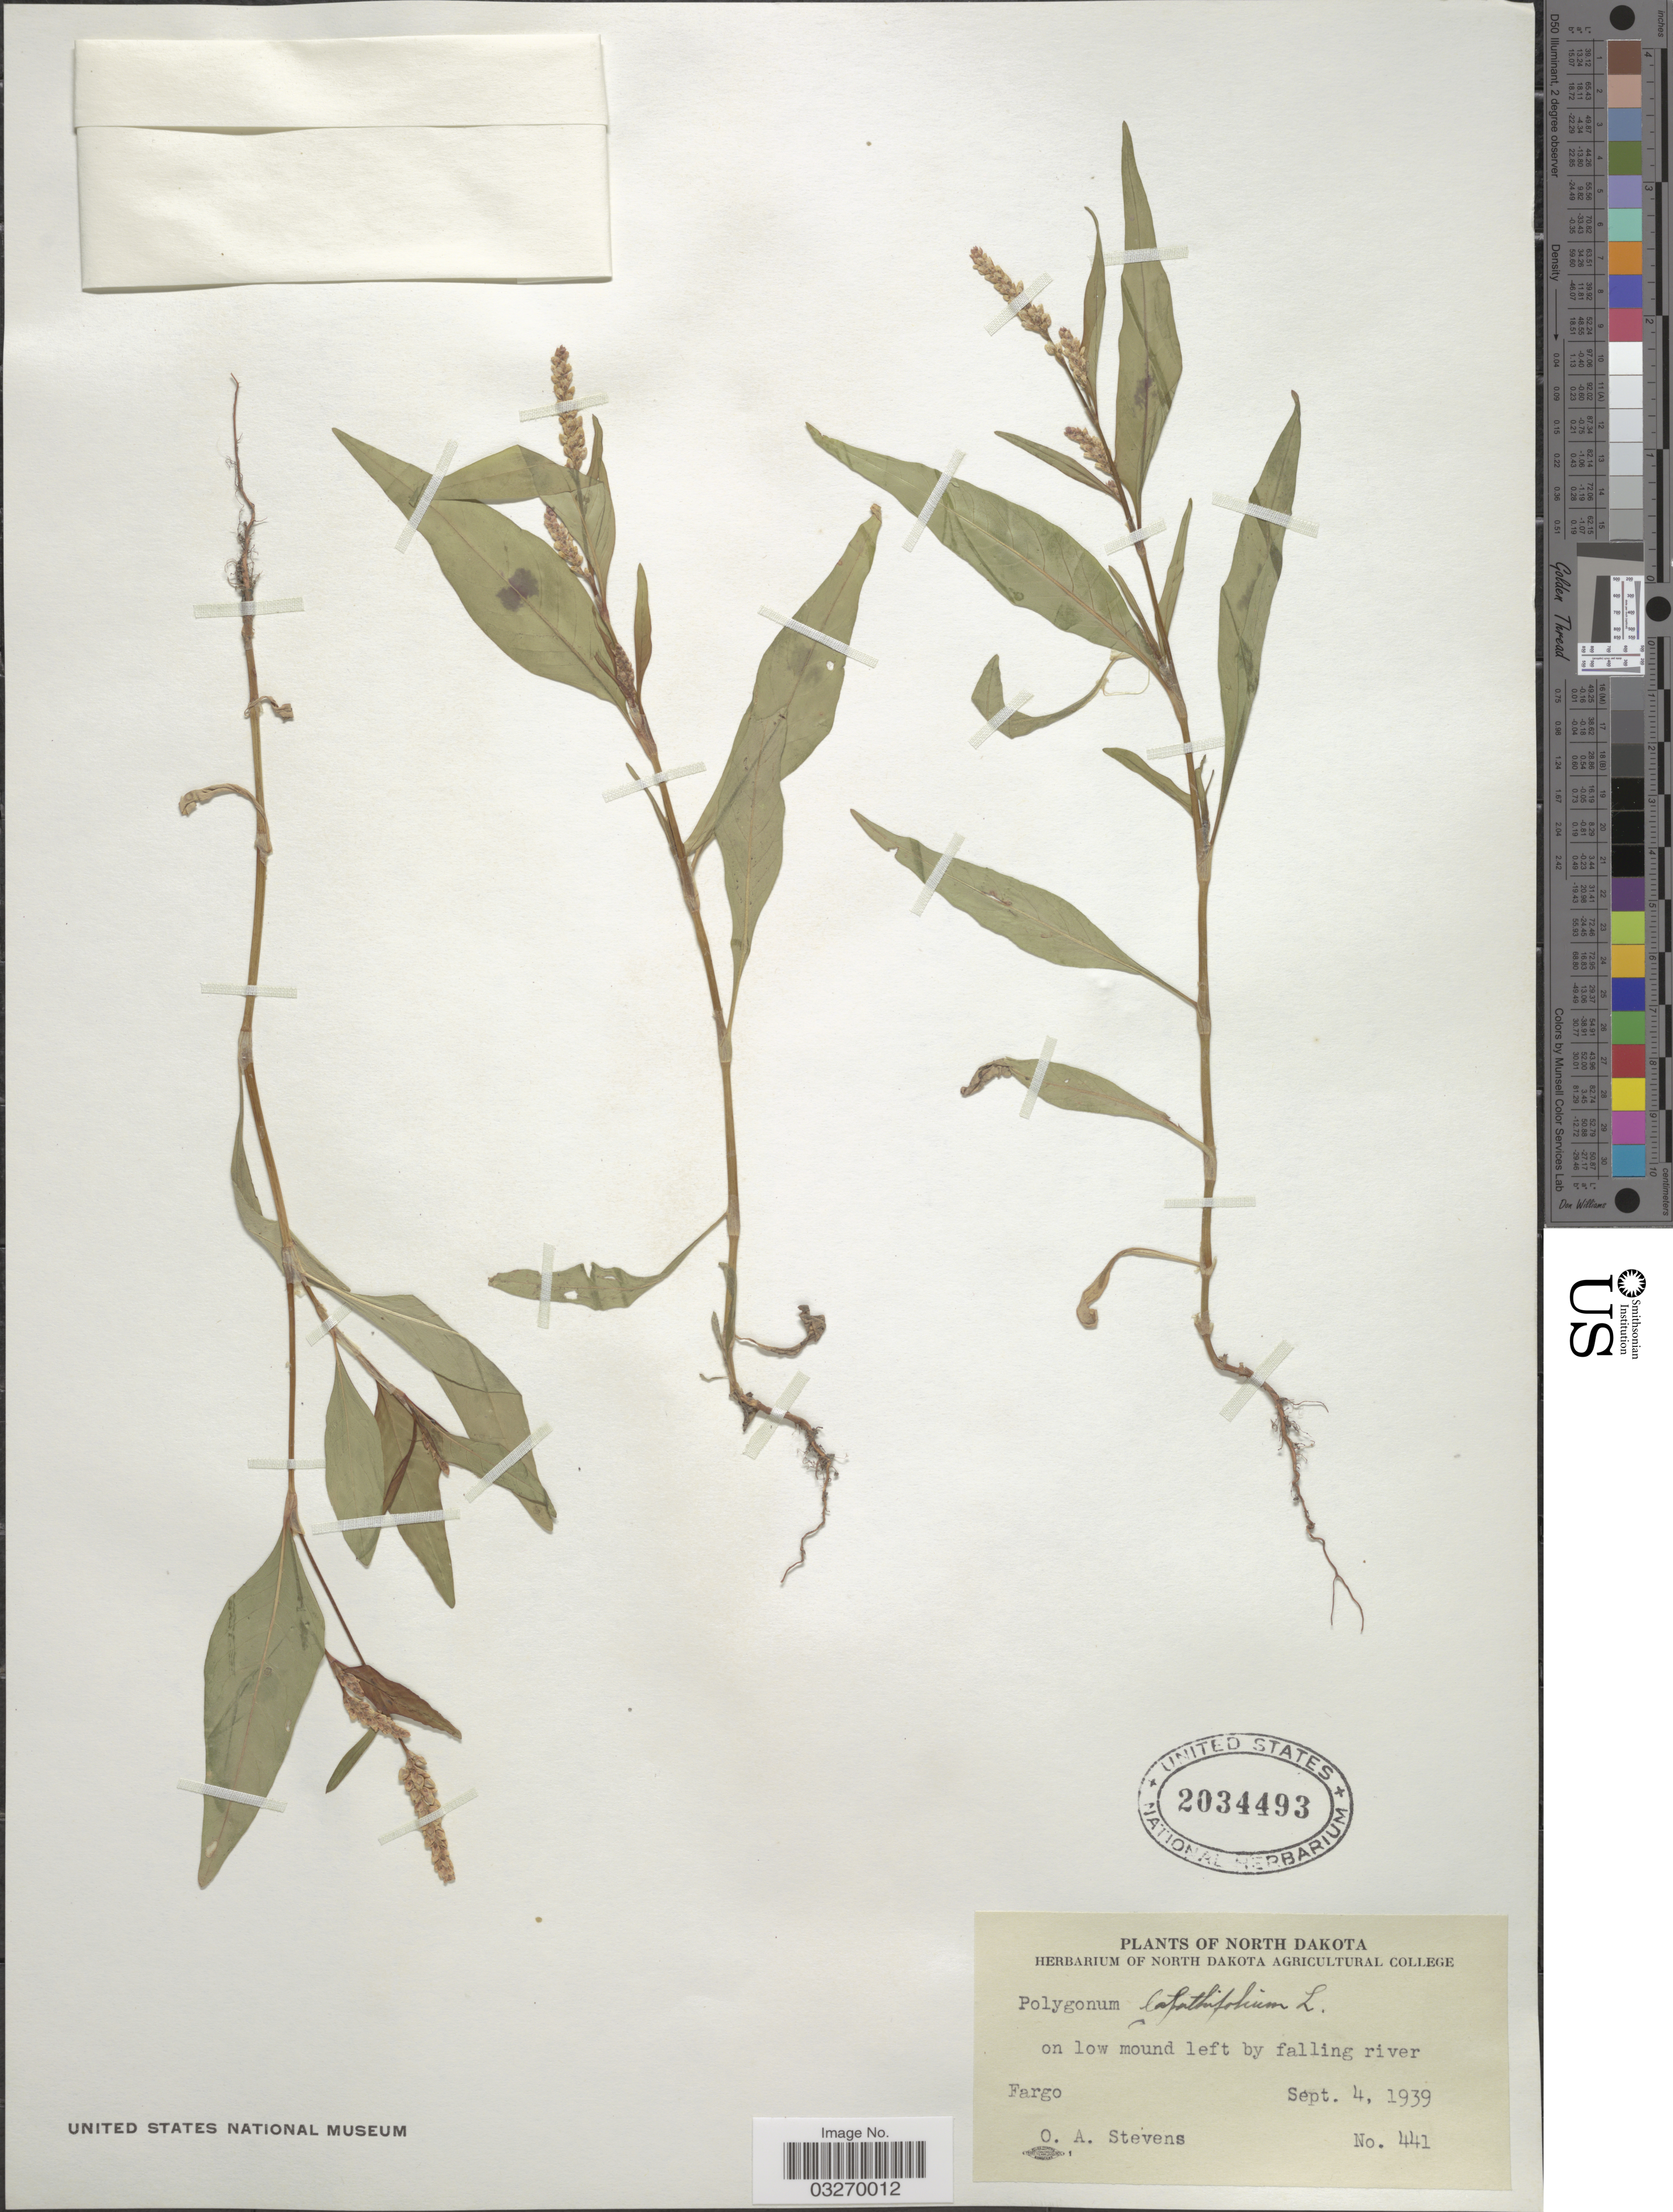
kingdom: Plantae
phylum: Tracheophyta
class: Magnoliopsida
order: Caryophyllales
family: Polygonaceae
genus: Persicaria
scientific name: Persicaria lapathifolia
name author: (L.) Delarbre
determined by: Atha, D. E.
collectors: O. A. Stevens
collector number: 441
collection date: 1939-09-04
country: United States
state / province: North Dakota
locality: Fargo.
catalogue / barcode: US 2034493